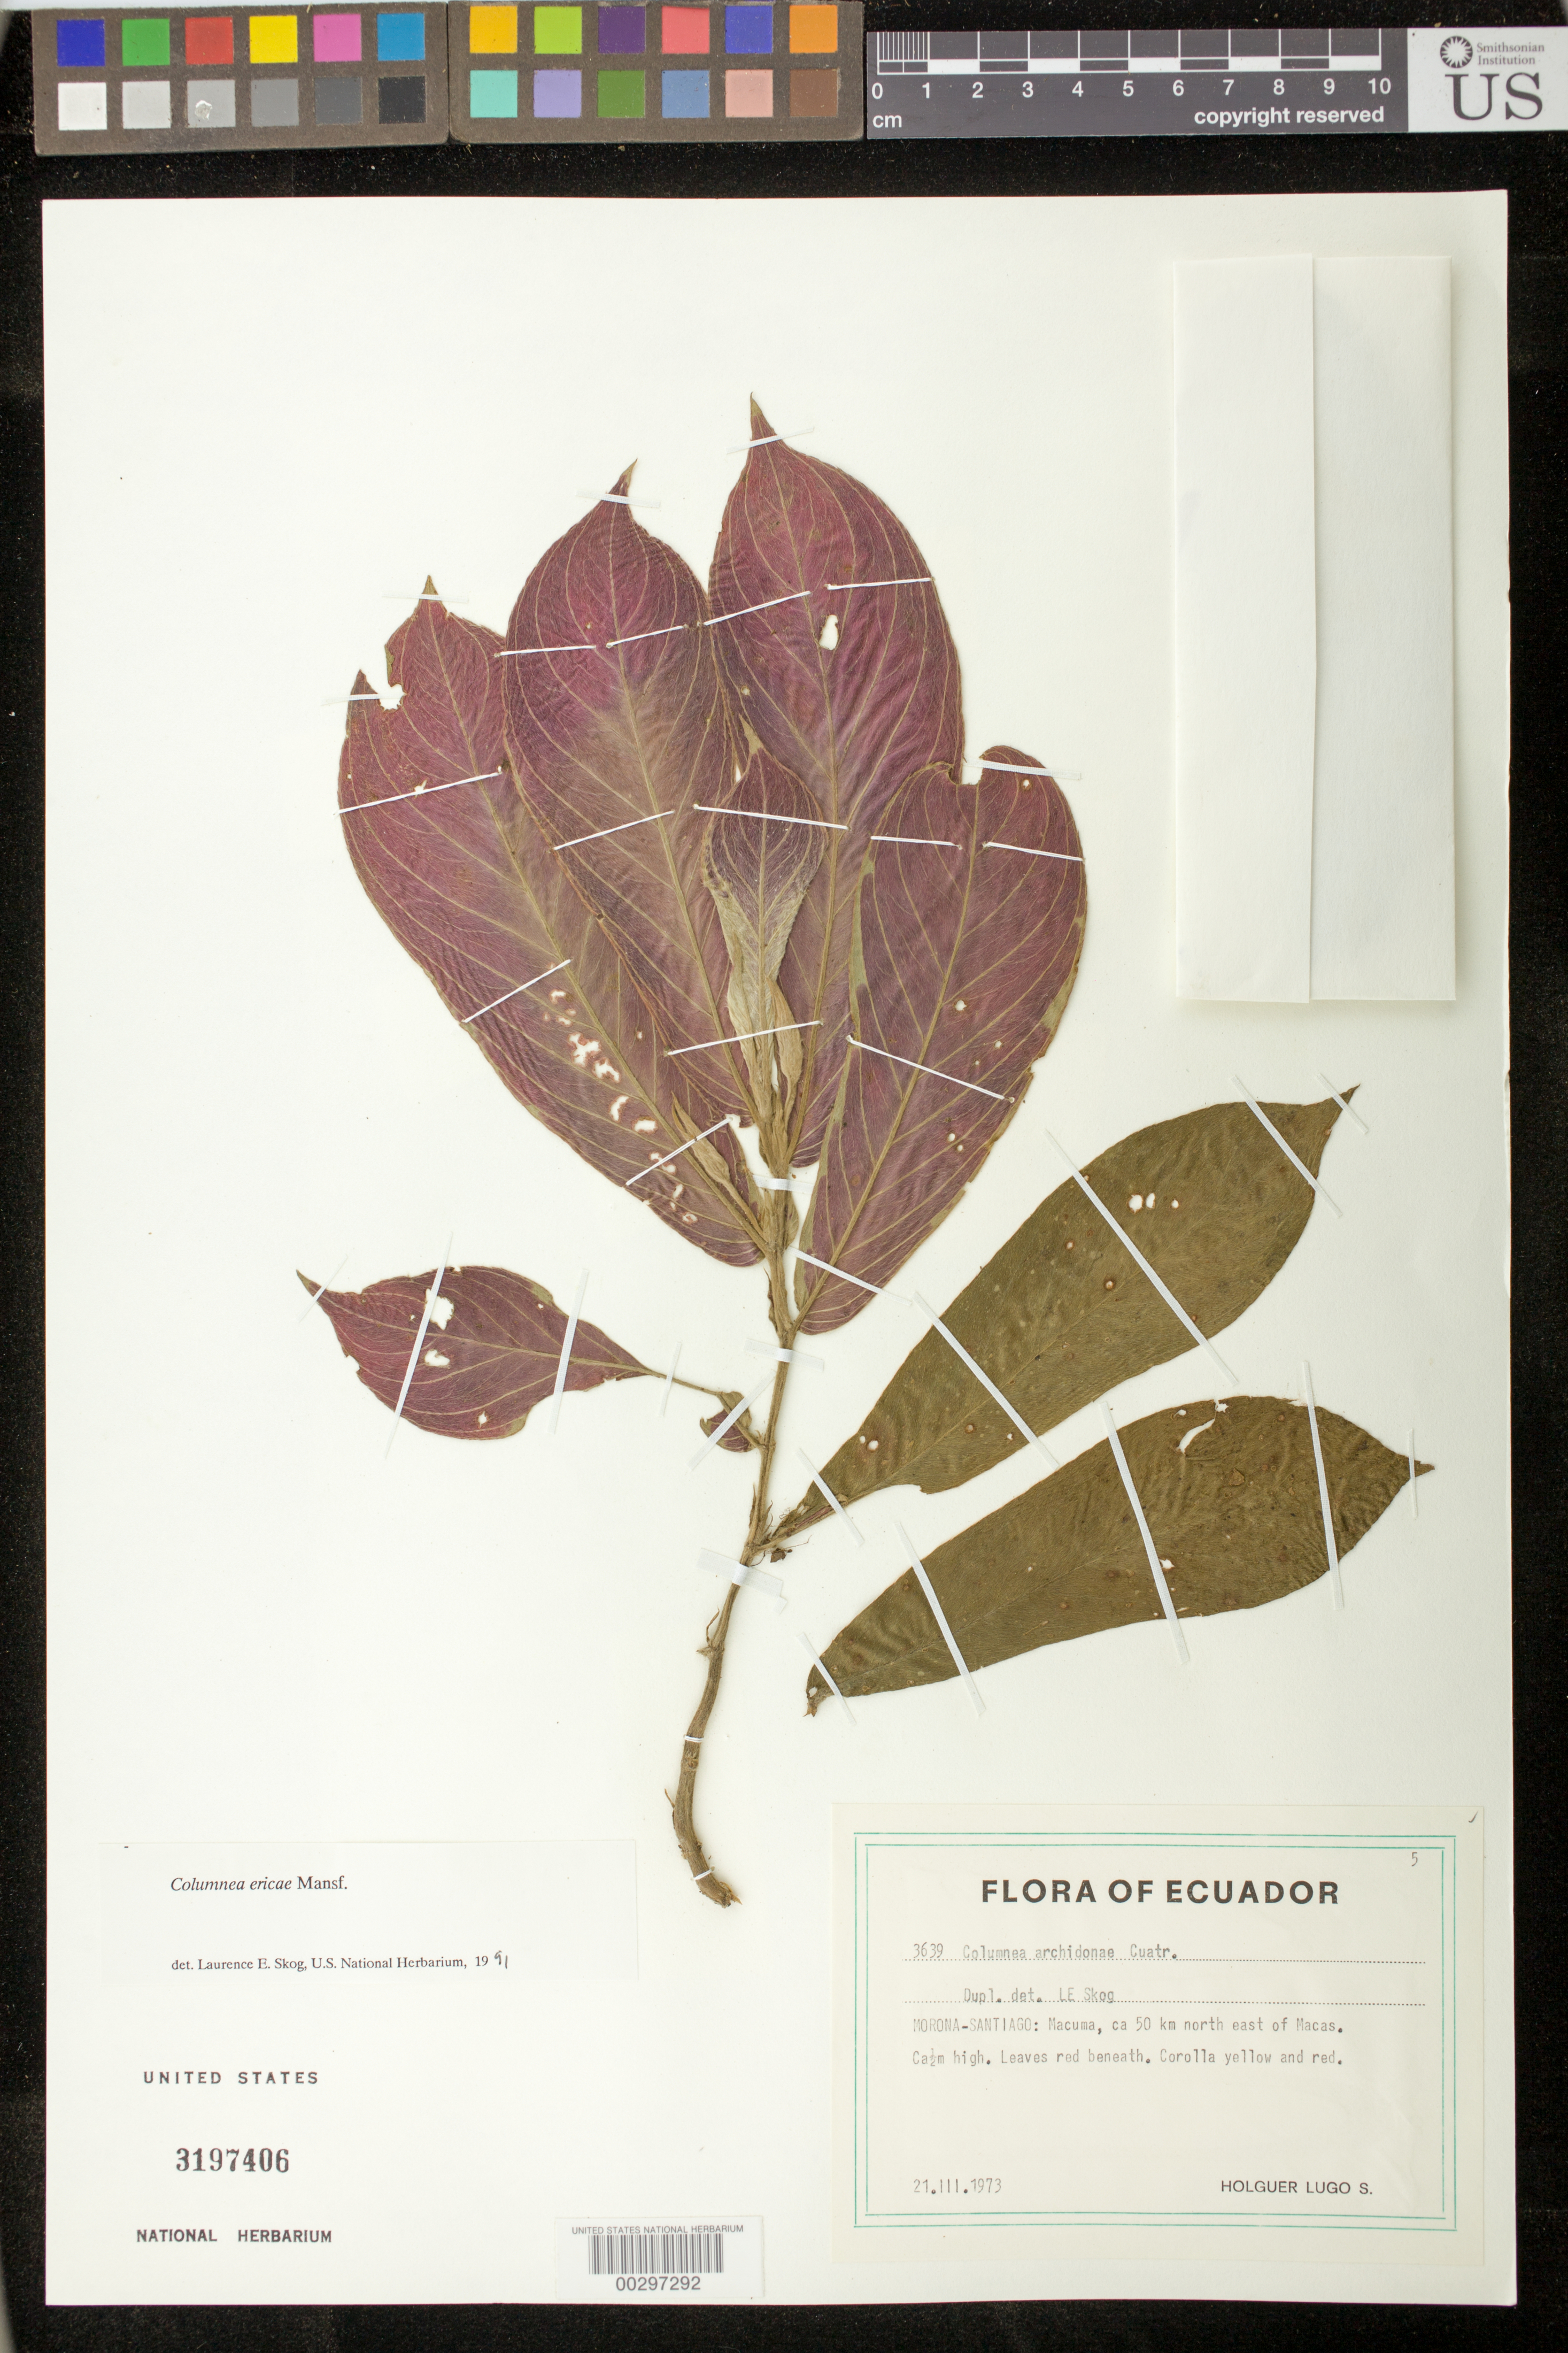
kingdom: Plantae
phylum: Tracheophyta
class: Magnoliopsida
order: Lamiales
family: Gesneriaceae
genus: Columnea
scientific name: Columnea ericae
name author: Mansf.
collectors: H. Lugo S.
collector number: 3639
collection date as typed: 21 Mar 1973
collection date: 1973-03-21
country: Ecuador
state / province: Morona-Santiago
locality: Macuma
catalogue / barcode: US 3197406